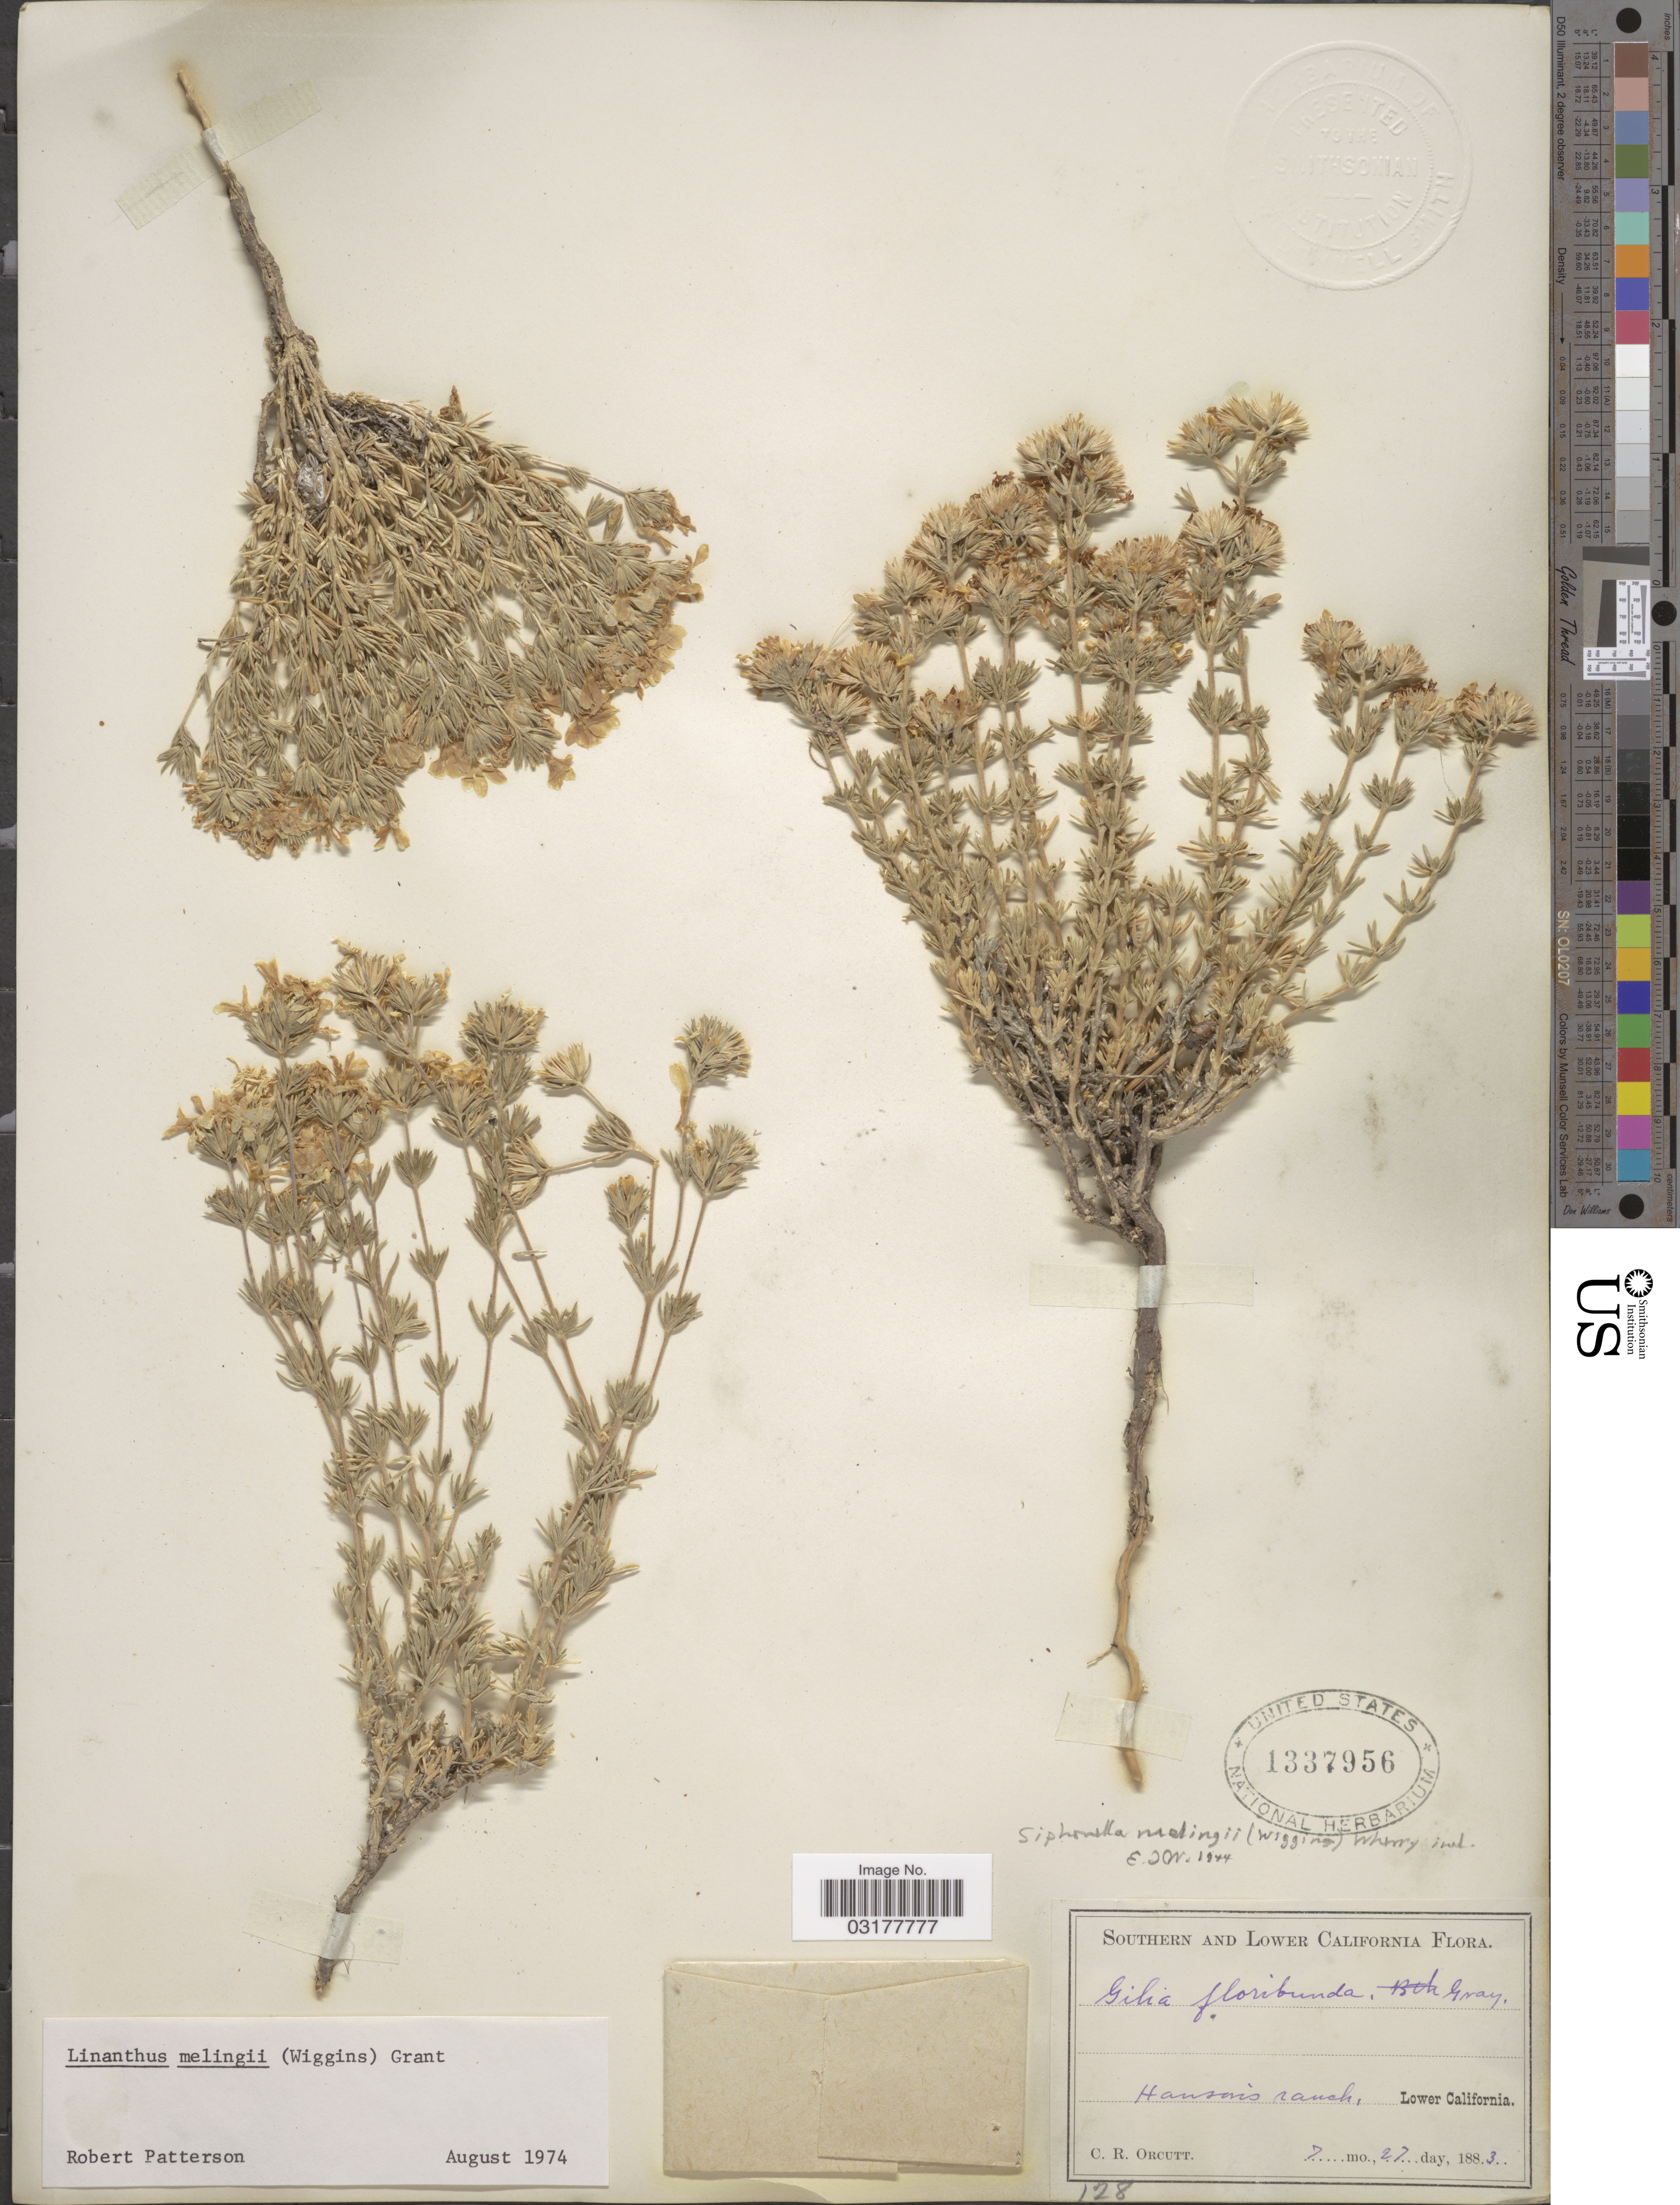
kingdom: Plantae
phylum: Tracheophyta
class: Magnoliopsida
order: Ericales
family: Polemoniaceae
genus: Leptosiphon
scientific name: Leptosiphon melingii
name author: (Wiggins) J.M. Porter & L.A. Johnson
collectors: C. R. Orcutt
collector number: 128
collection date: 1883-07-27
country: Mexico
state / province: Baja California Norte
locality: Hanson's Ranch, Lower California.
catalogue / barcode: US 1337956